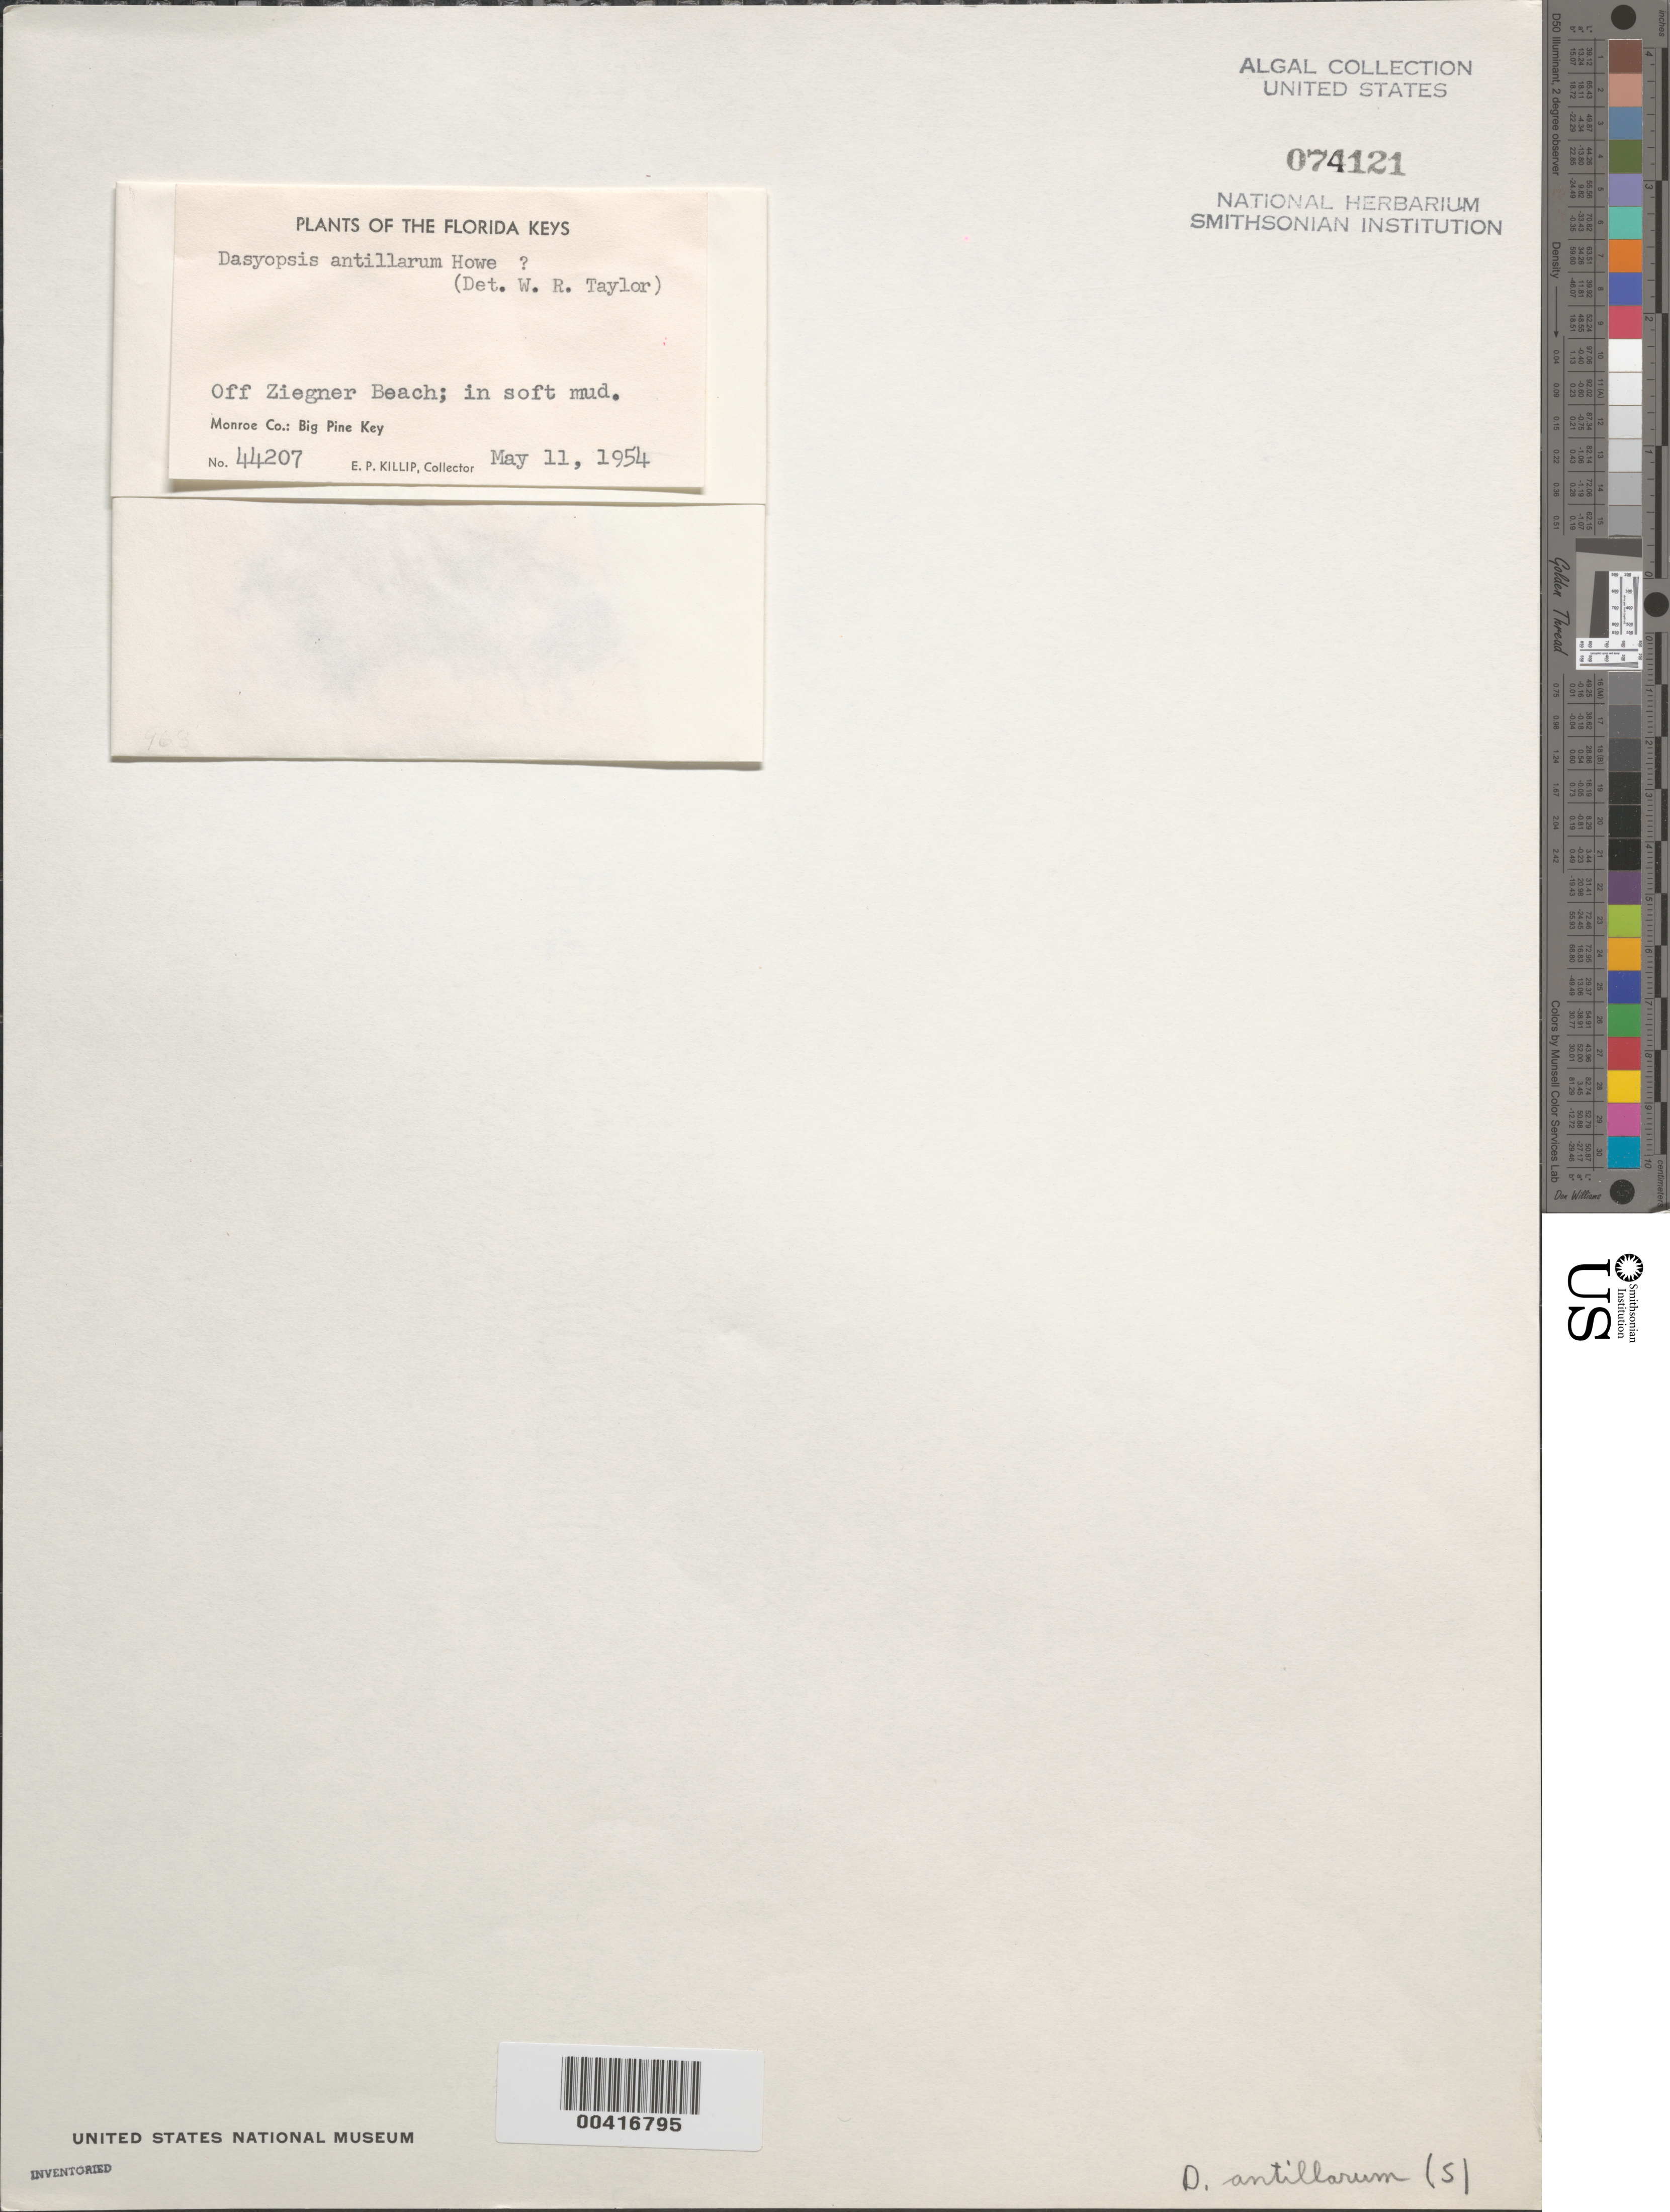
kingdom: Plantae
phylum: Rhodophyta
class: Florideophyceae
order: Ceramiales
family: Dasyaceae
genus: Dasya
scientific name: Dasya antillarum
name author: (M. Howe) A.J.K. Millar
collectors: E. P. Killip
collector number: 44207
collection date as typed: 11 May 1954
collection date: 1954-05-11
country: United States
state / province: Florida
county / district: Monroe County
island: Big Pine Key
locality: Off Ziegner Beach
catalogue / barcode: US 74121